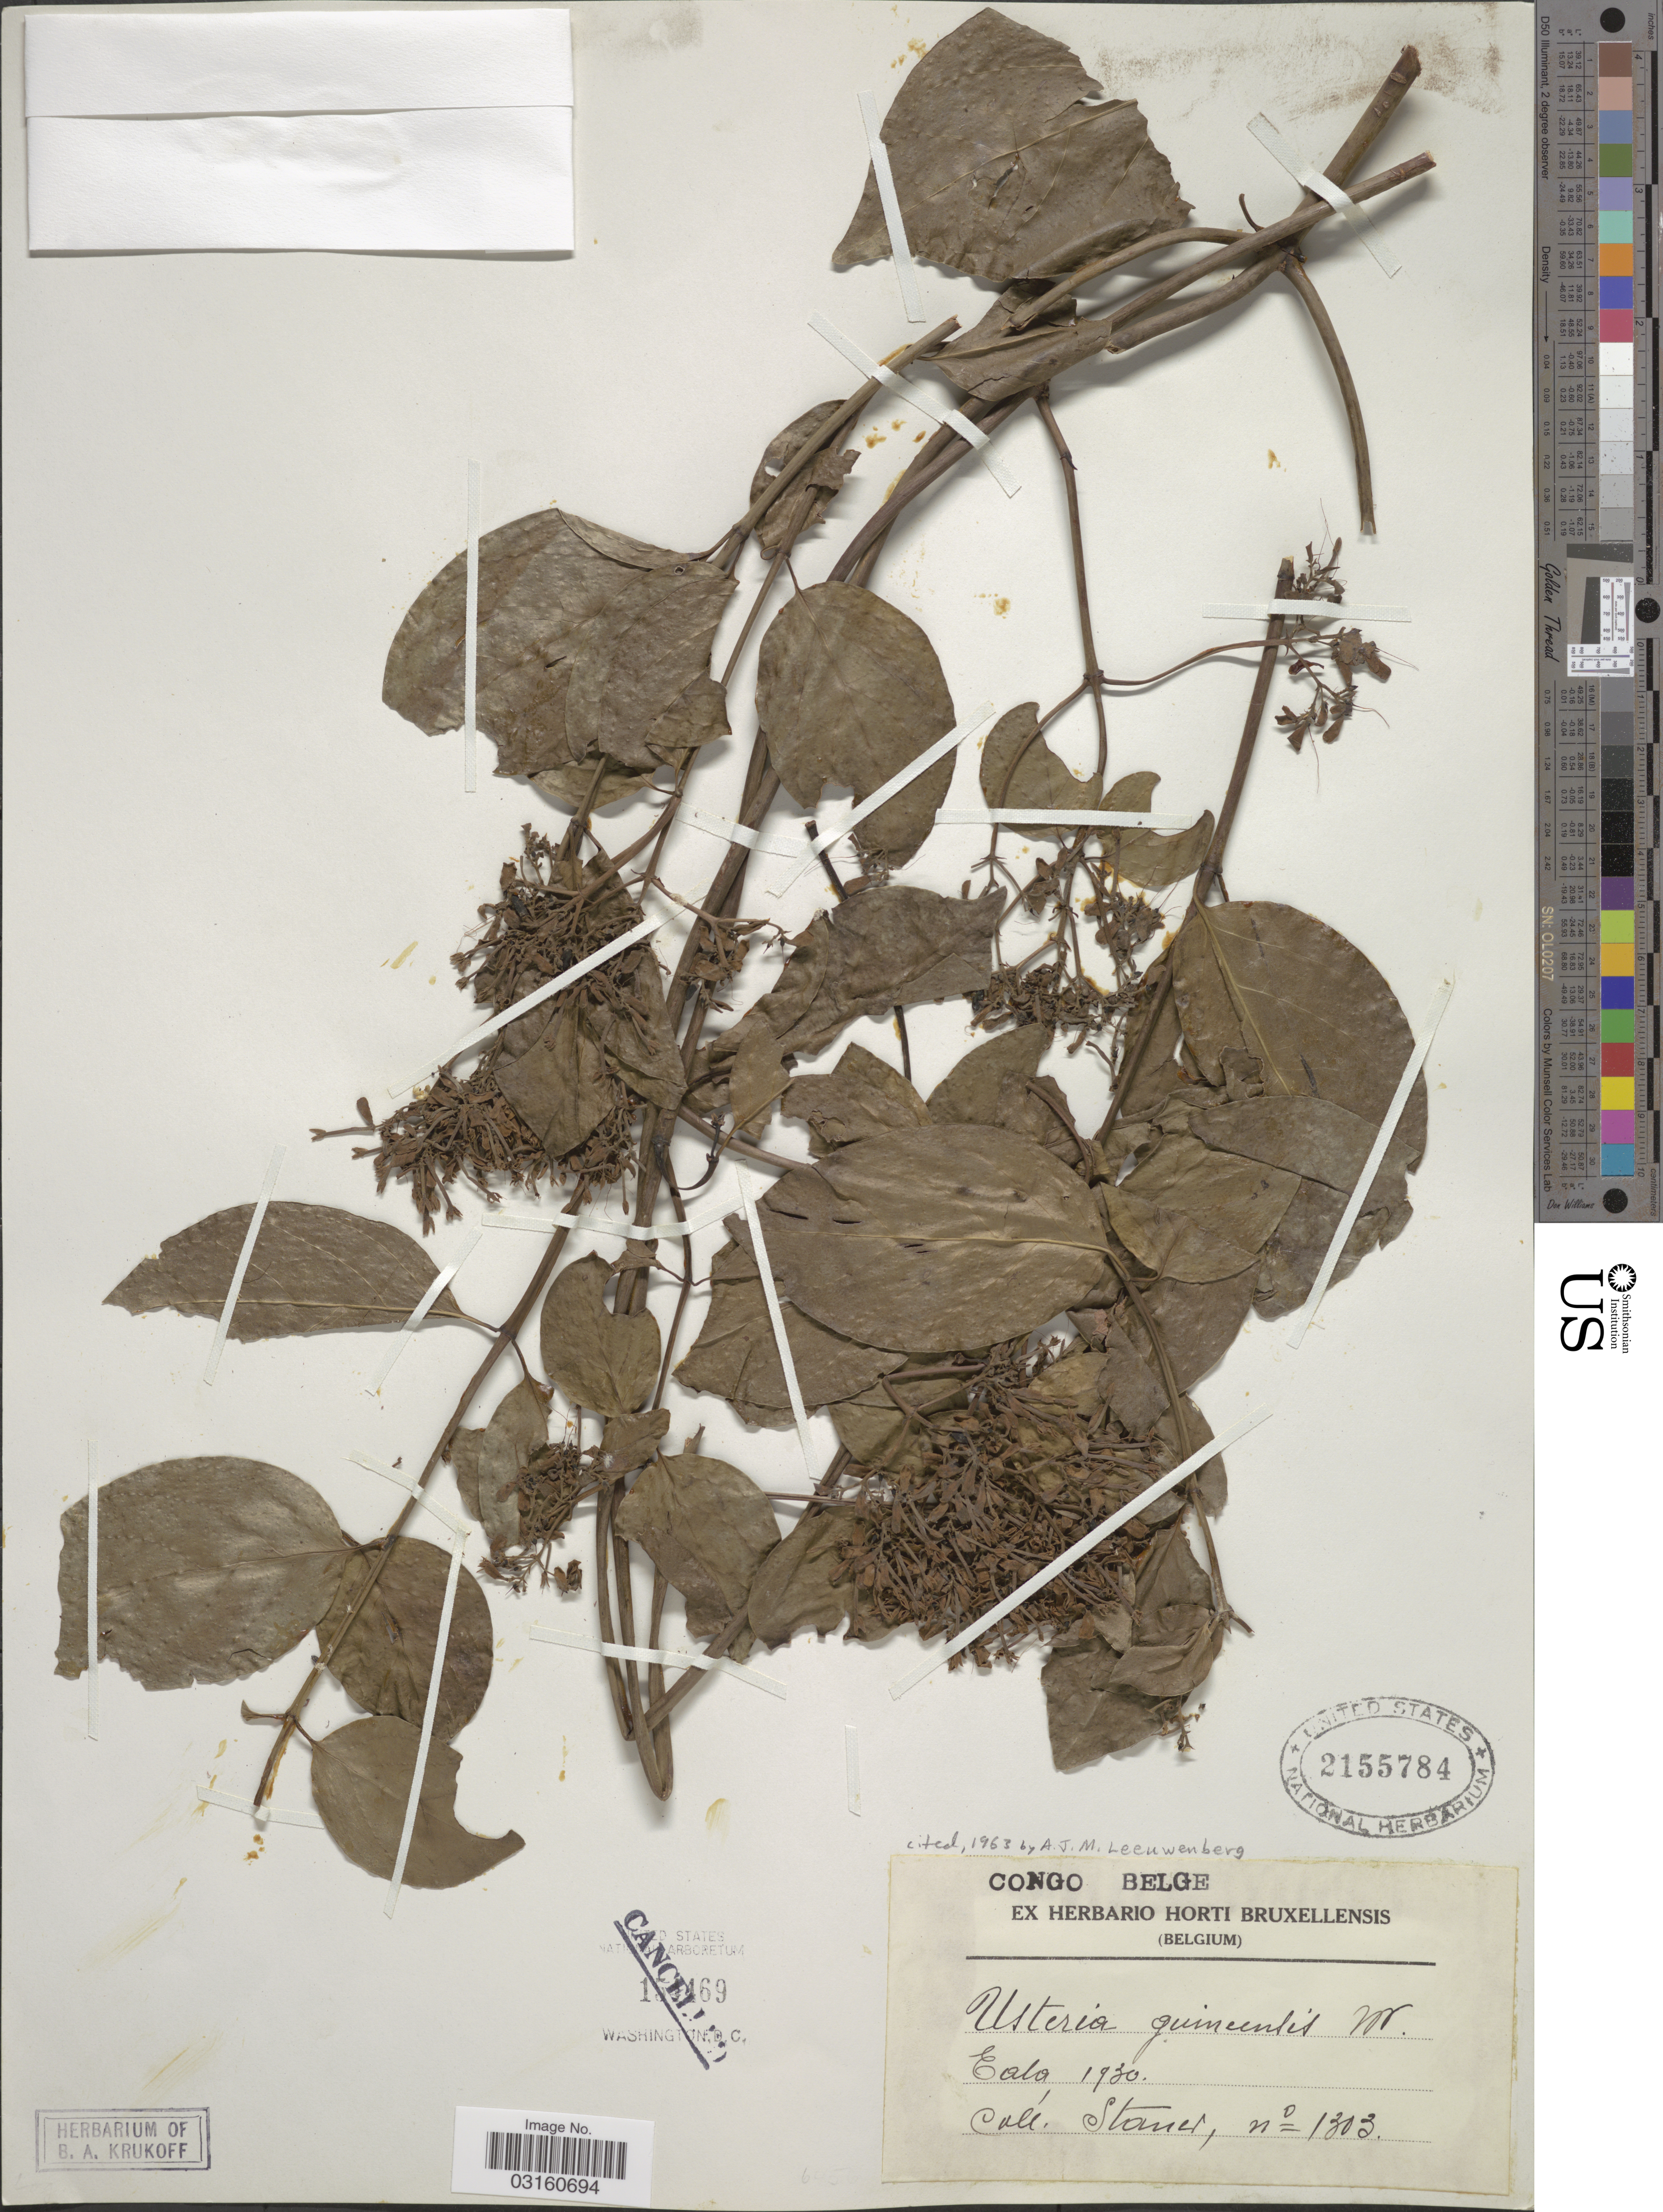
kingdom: Plantae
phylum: Tracheophyta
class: Magnoliopsida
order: Gentianales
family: Loganiaceae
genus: Usteria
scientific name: Usteria guineensis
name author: Willd.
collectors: -. Staner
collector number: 1303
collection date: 1930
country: Congo, Democratic Republic of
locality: Eala.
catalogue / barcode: US 2155784